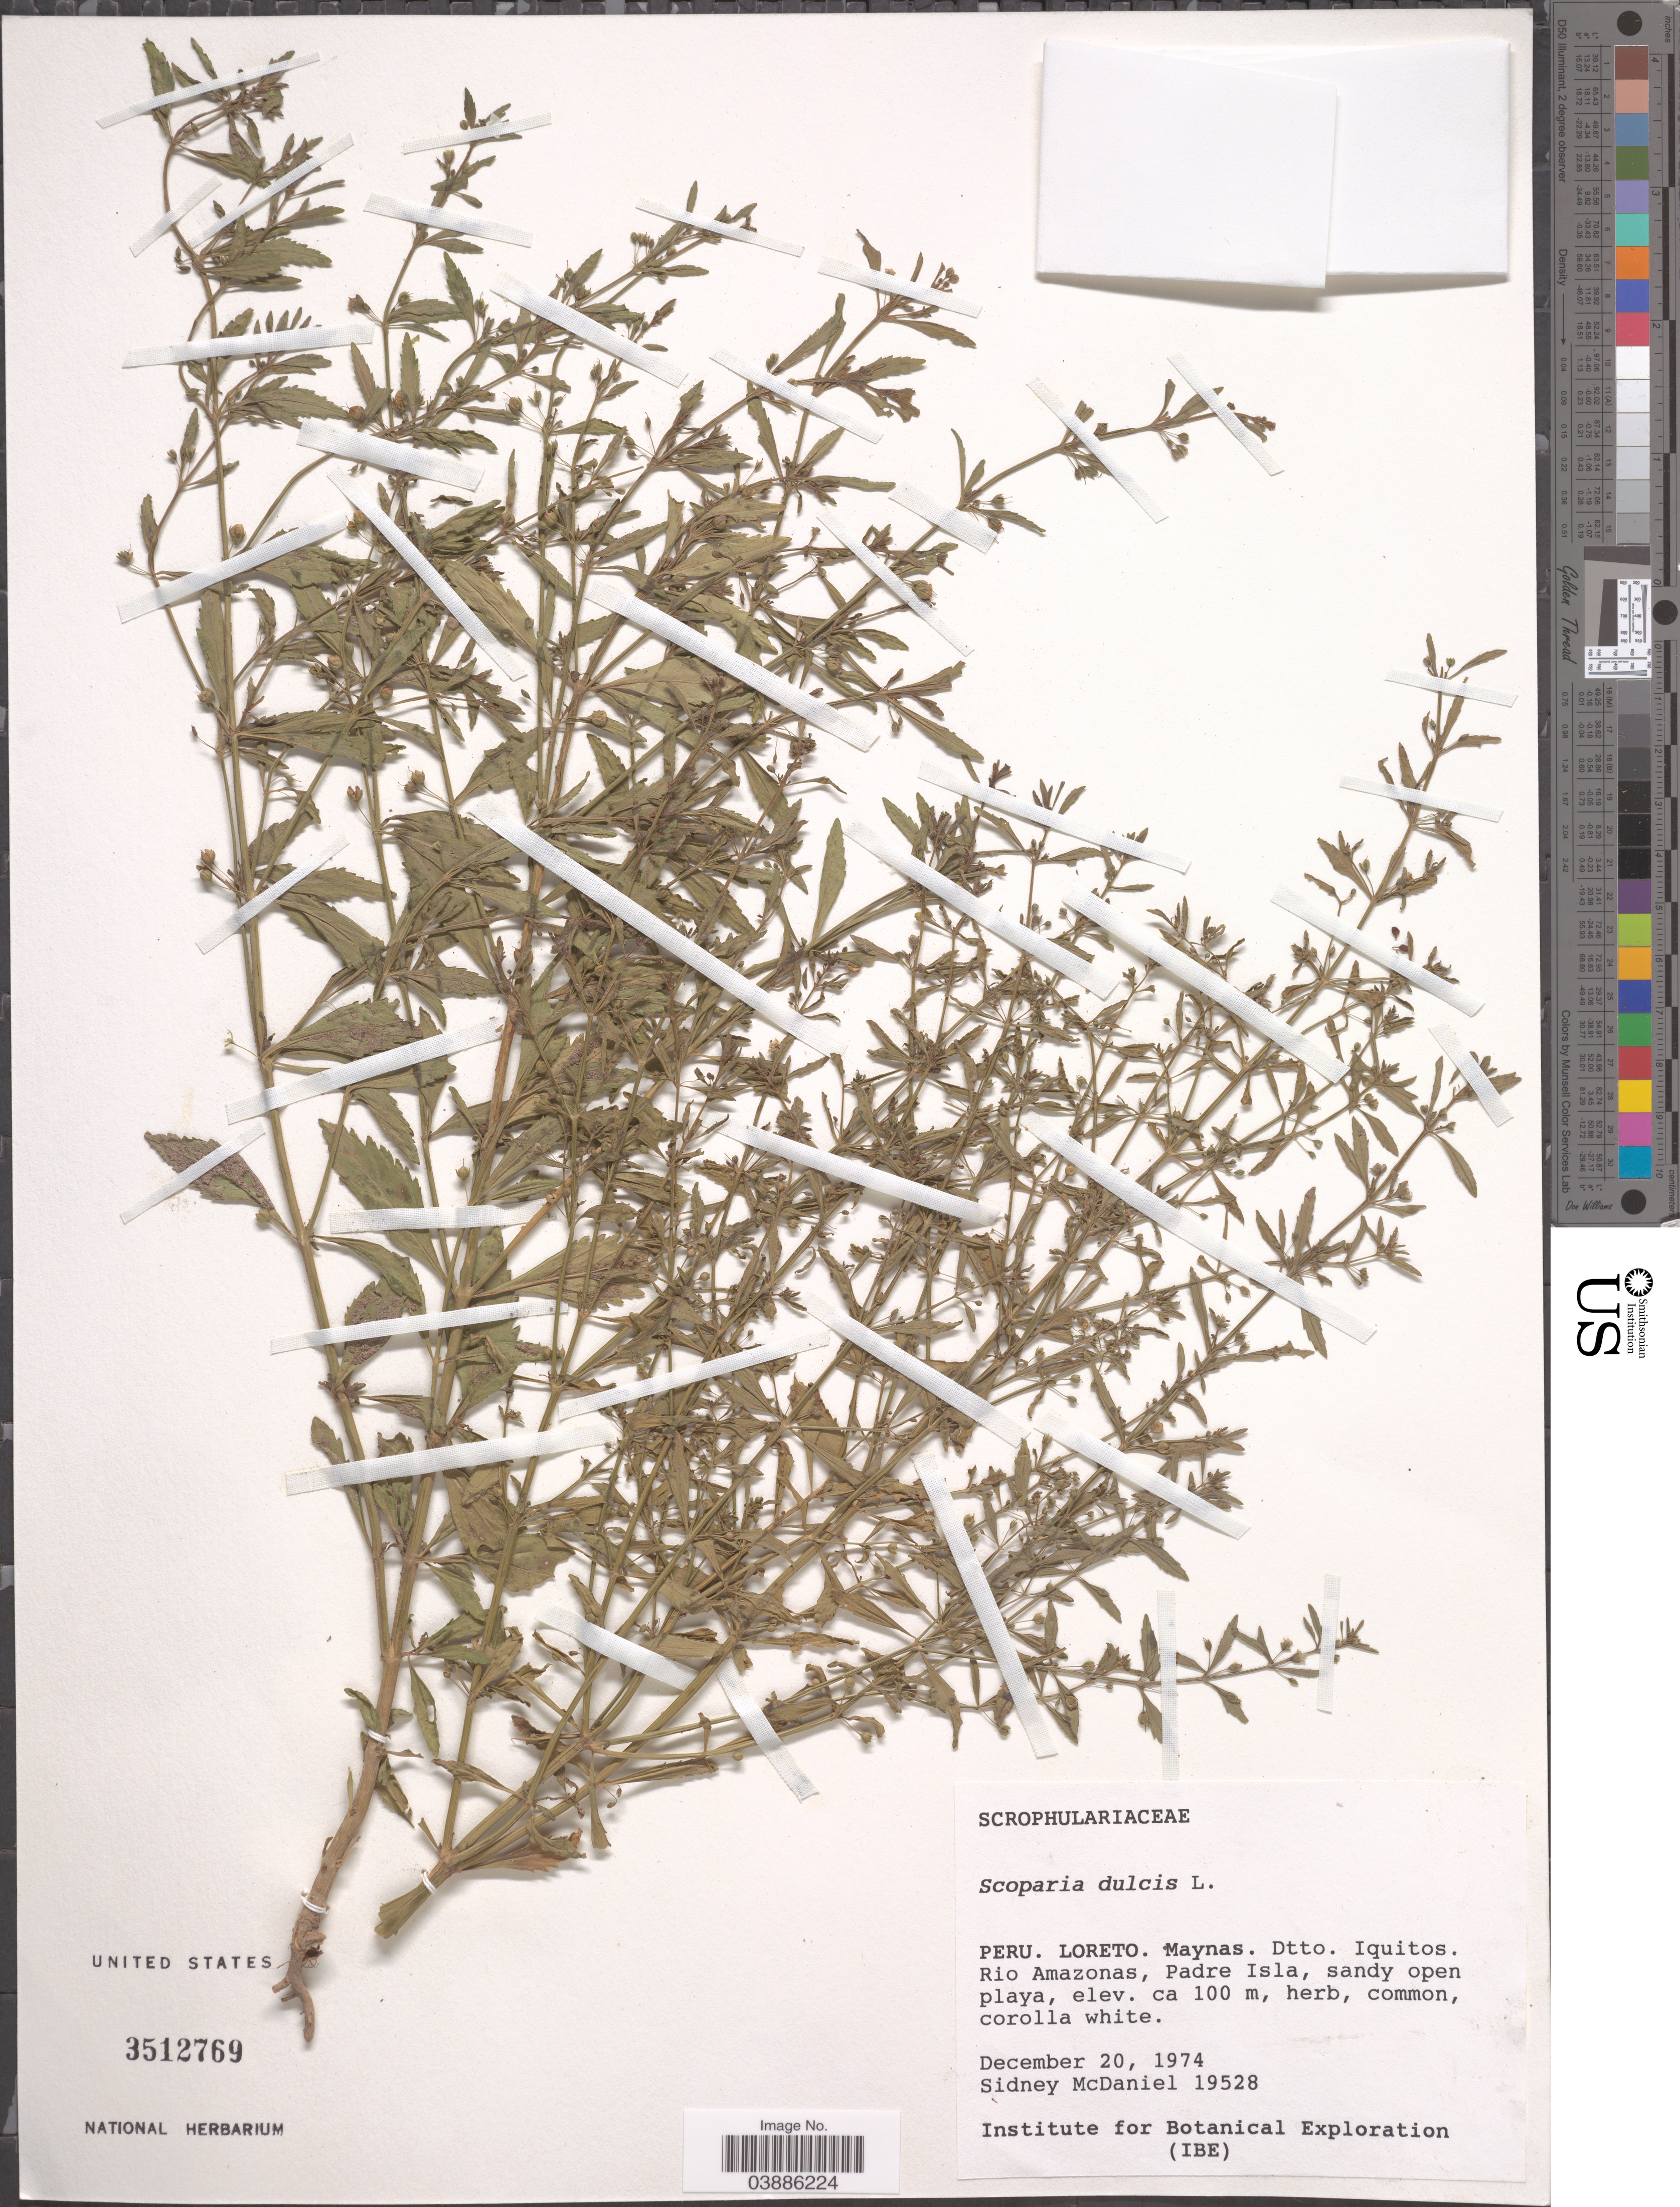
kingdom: Plantae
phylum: Tracheophyta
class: Magnoliopsida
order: Lamiales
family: Plantaginaceae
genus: Scoparia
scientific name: Scoparia dulcis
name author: L.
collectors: S. McDaniel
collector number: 19528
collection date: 1974-12-20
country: Peru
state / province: Loreto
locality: Maynas. Ctto. Iquitos. rio Amazonas, Padre Isla.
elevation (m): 100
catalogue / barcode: US 3512769